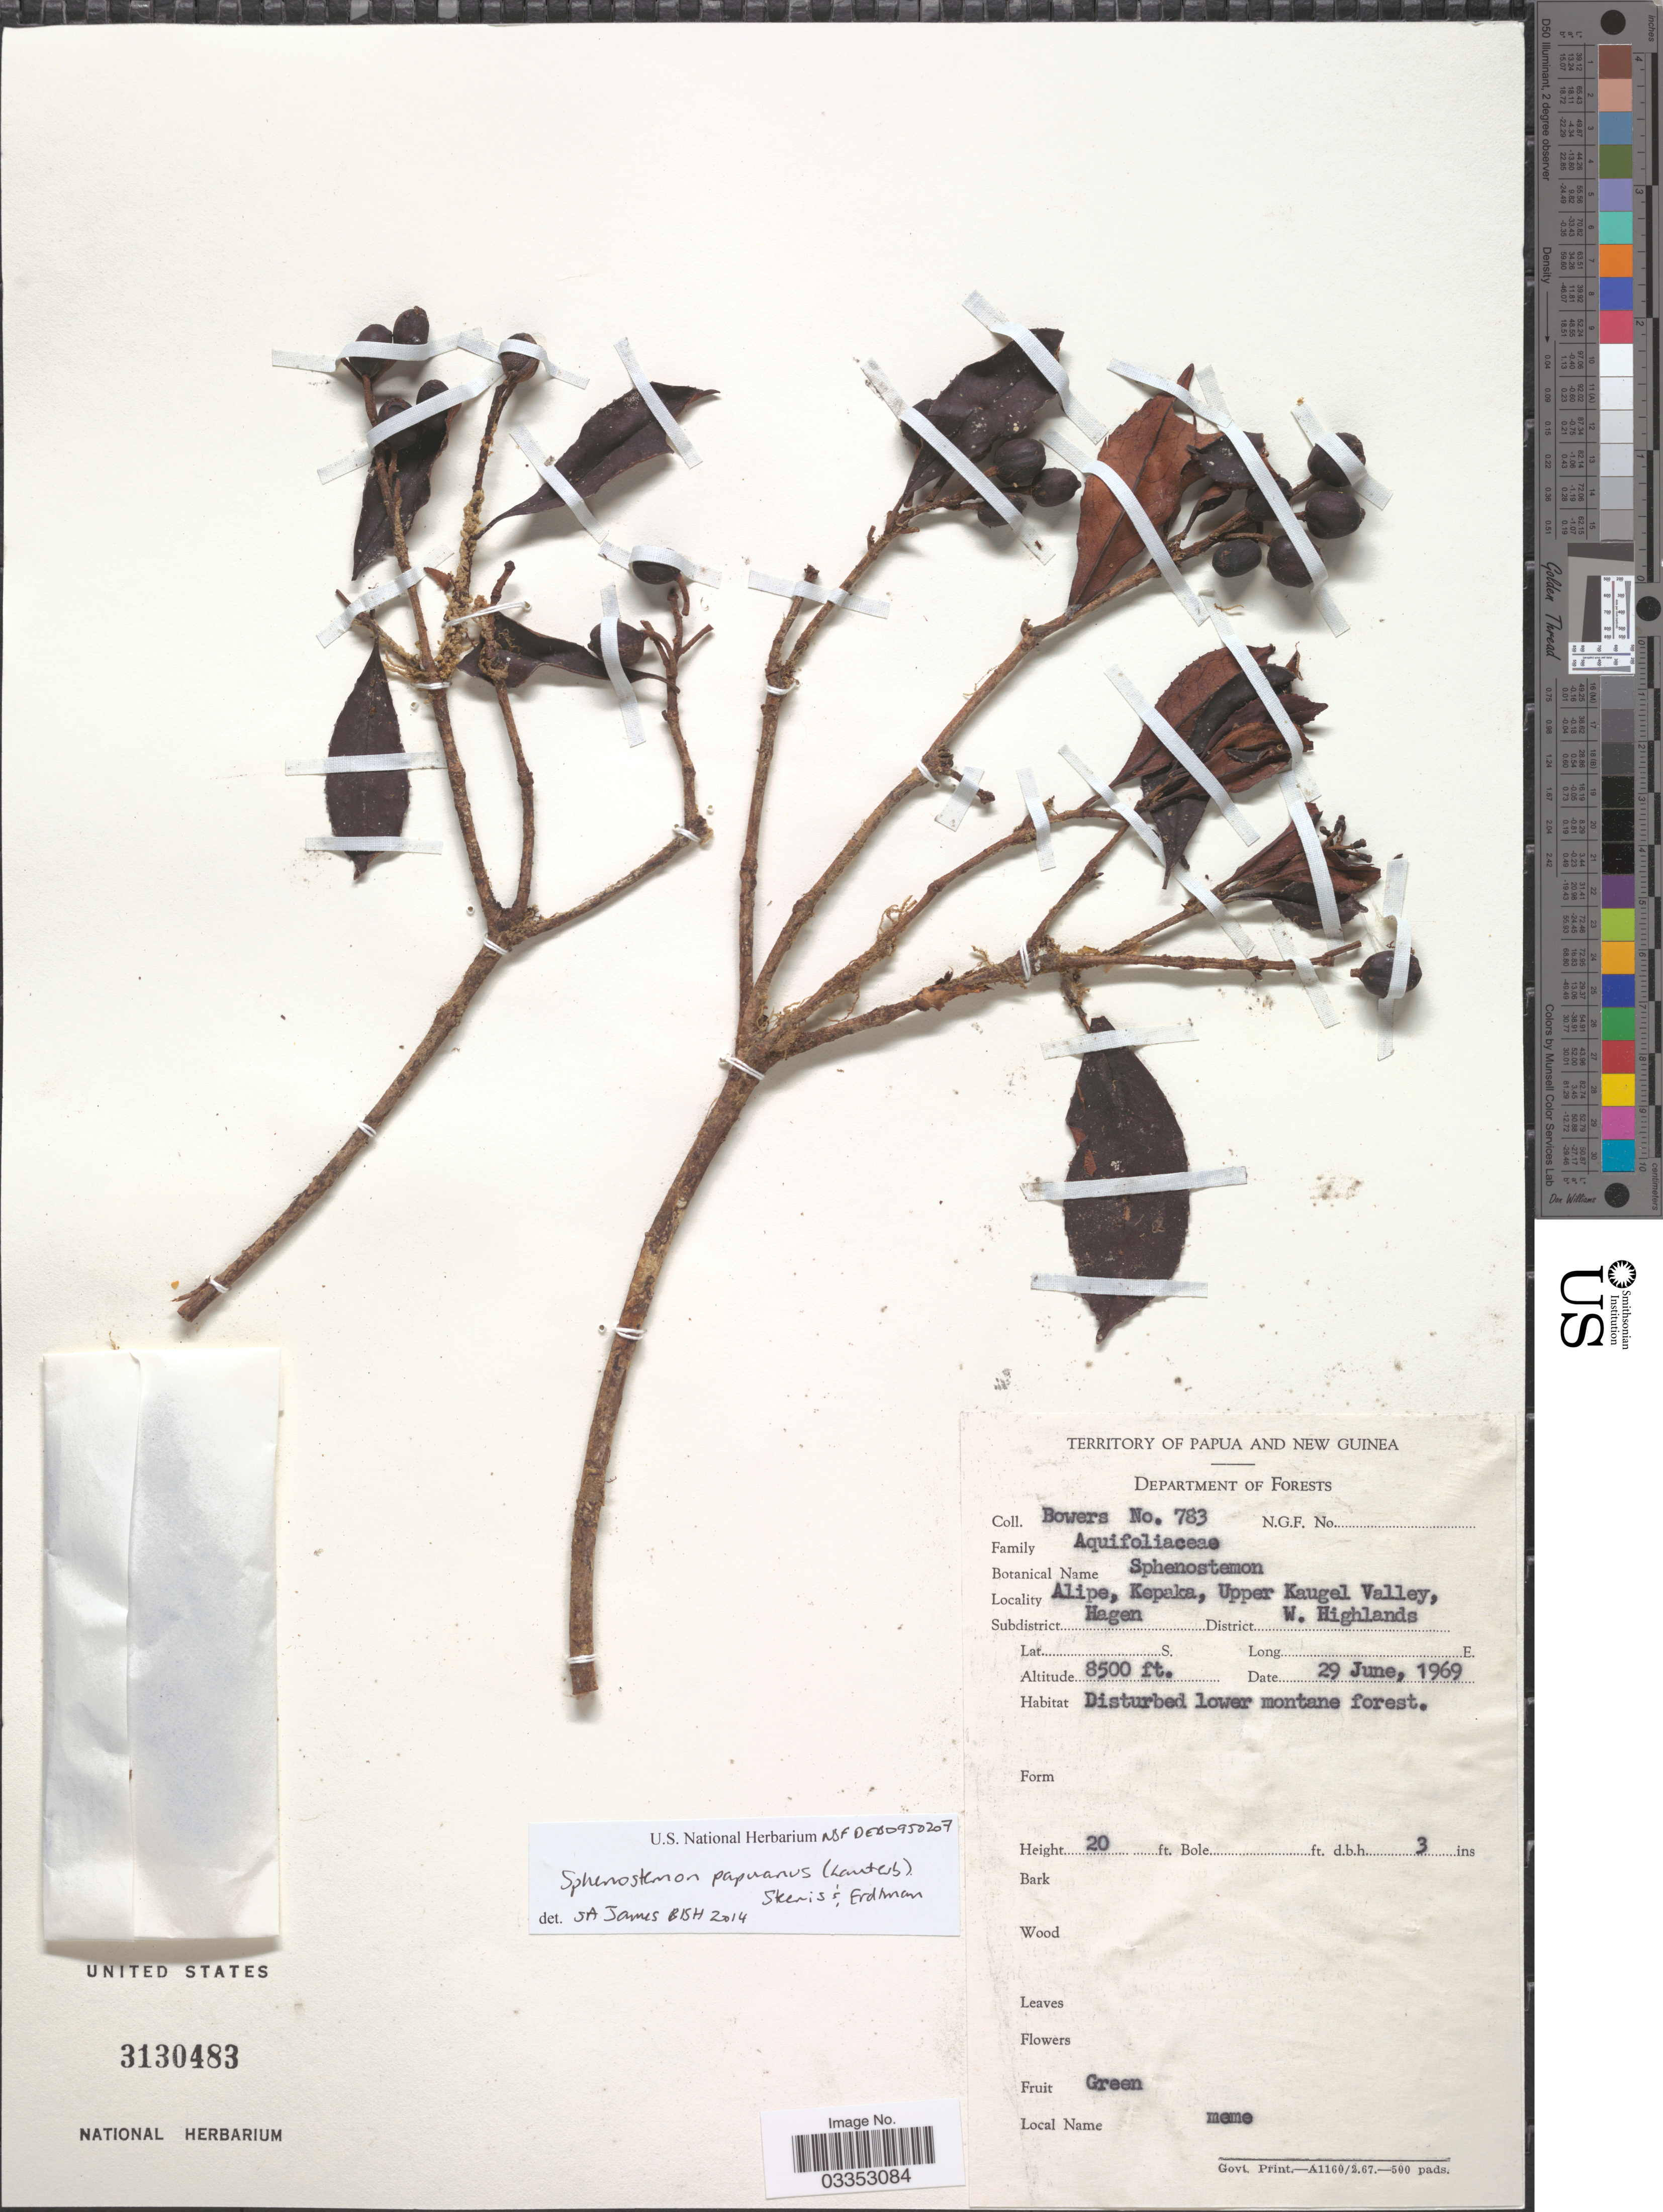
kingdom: Plantae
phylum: Tracheophyta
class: Magnoliopsida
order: Paracryphiales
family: Paracryphiaceae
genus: Sphenostemon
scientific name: Sphenostemon papuanus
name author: (Lauterb.) Steenis & Erdtm.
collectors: -. Bowers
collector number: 783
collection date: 1969-06-29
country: Papua New Guinea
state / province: Western Highlands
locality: Territory of Papua and New Guinea. Alipe, Kepaka, Upper Kaugel Valley, Subdistrict Hagen. District W. Highlands.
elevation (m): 2591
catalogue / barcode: US 3130483